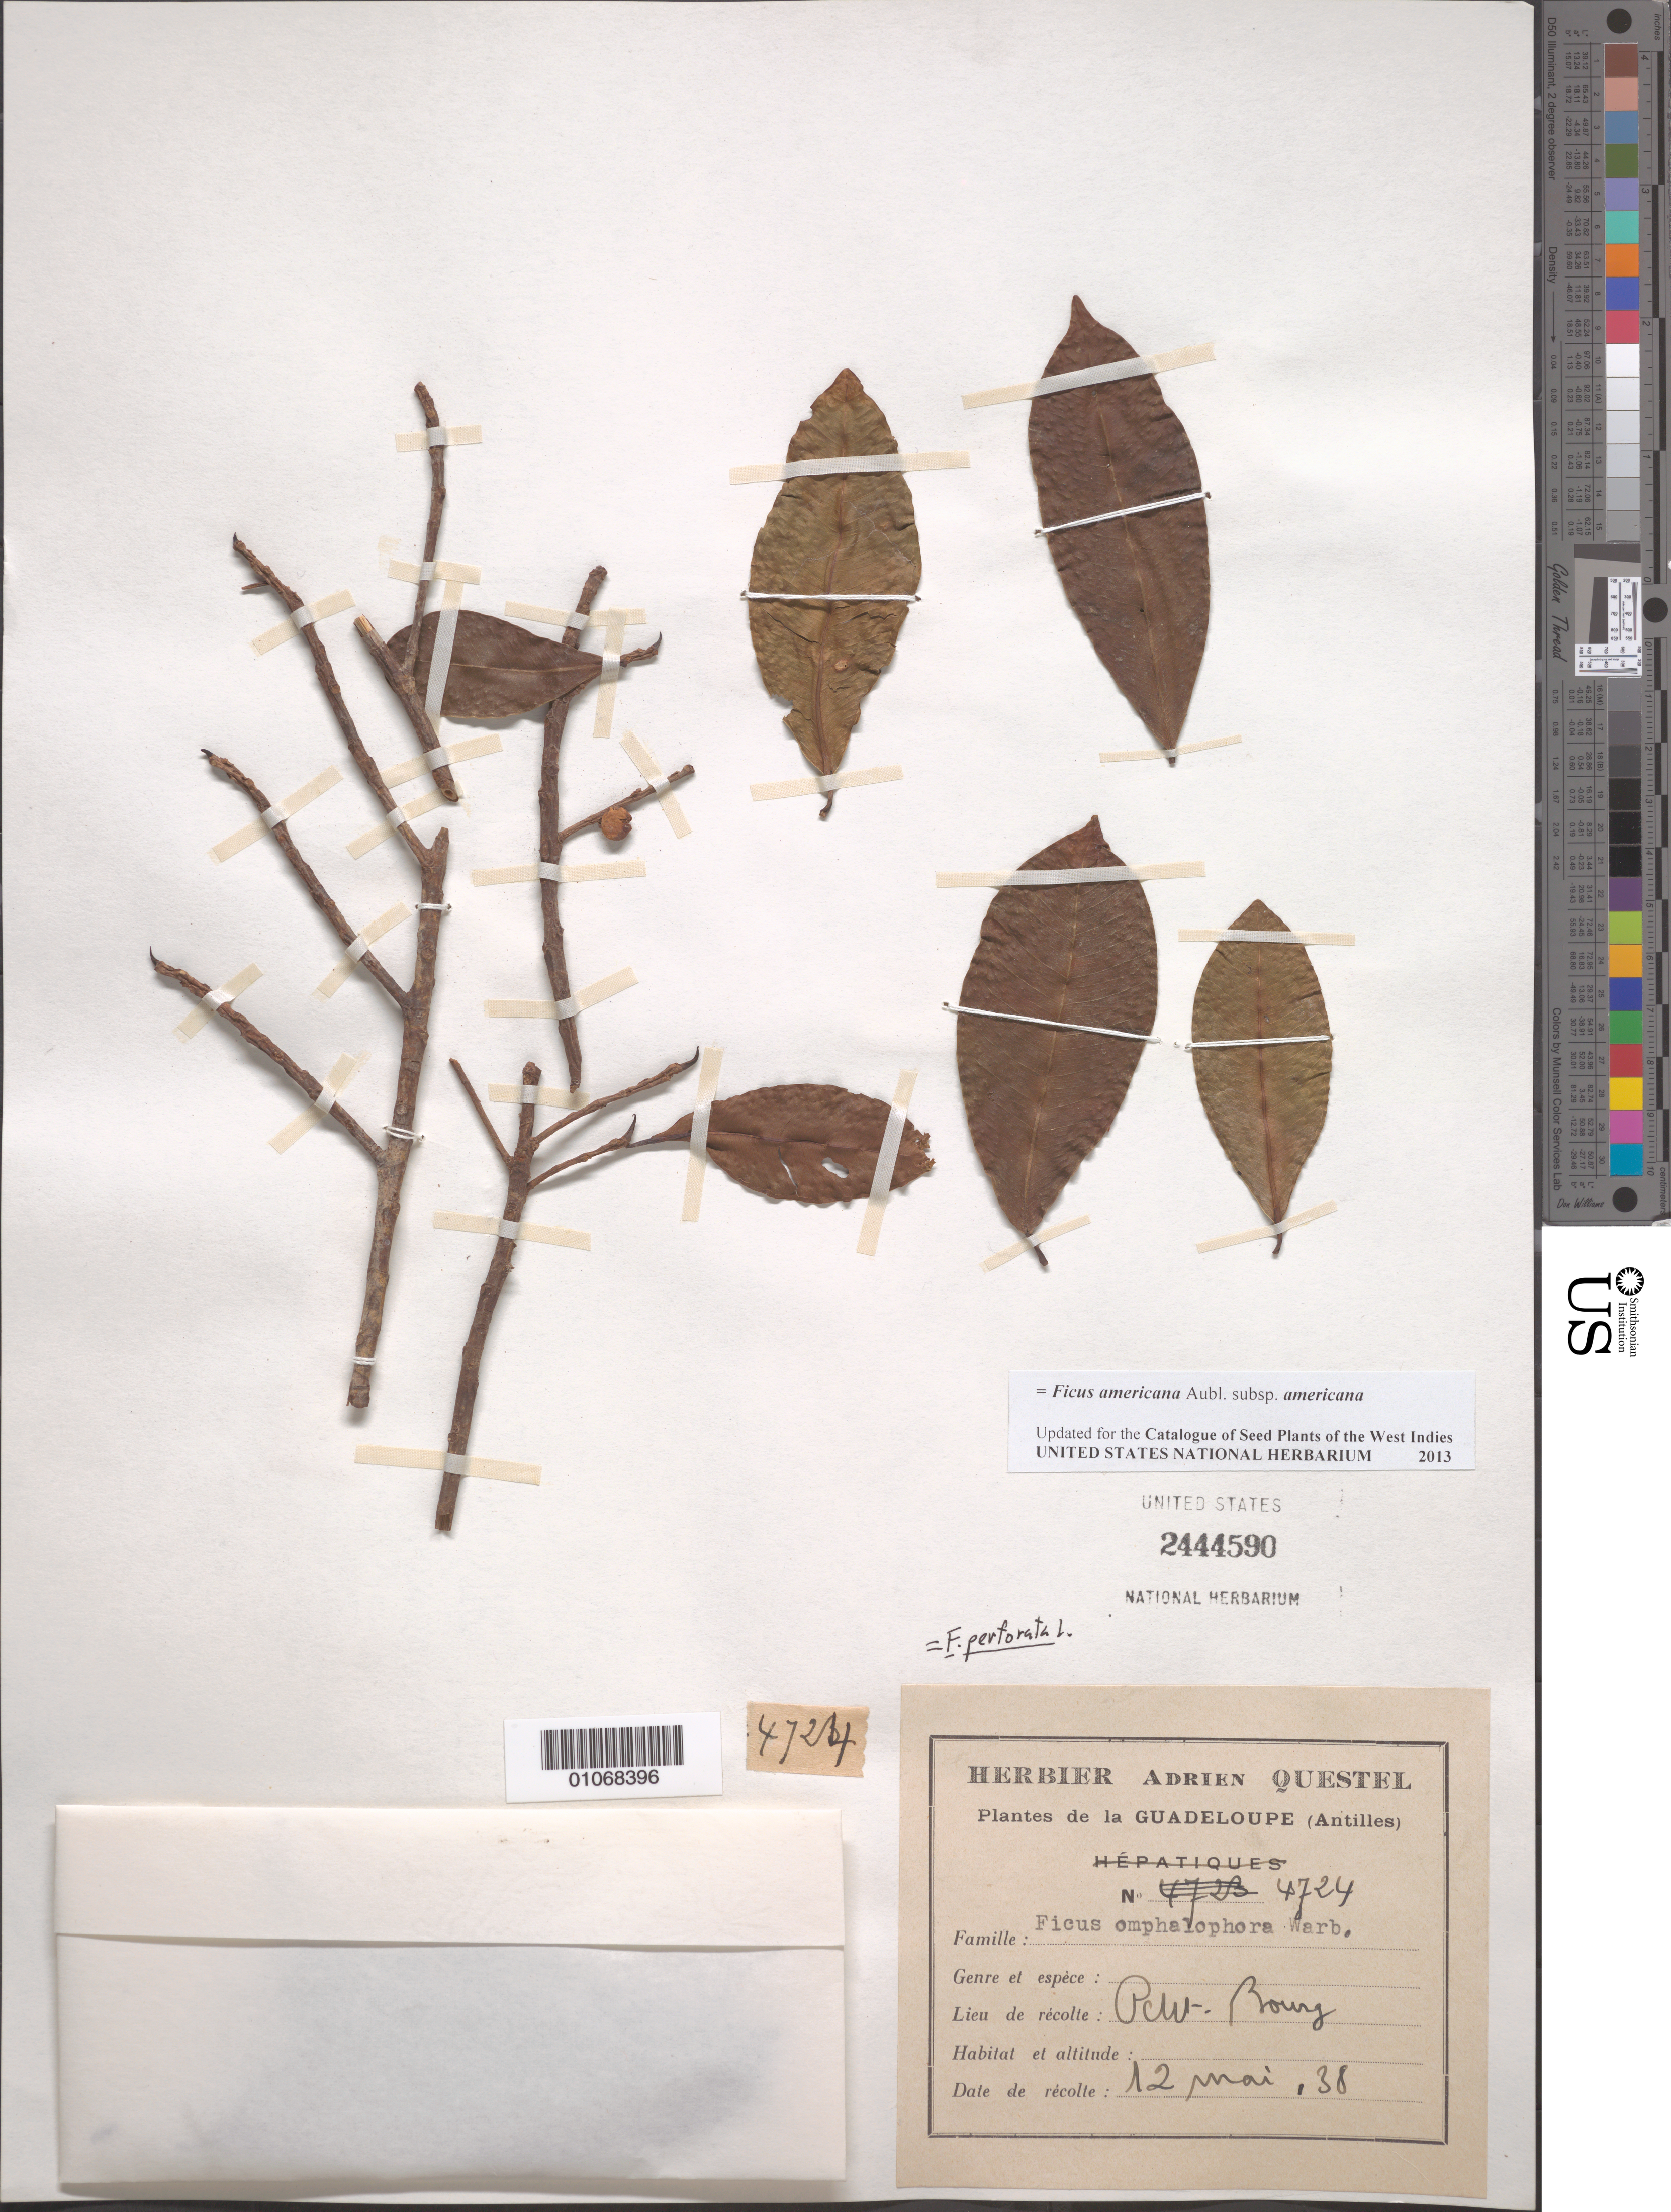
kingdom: Plantae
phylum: Tracheophyta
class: Magnoliopsida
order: Rosales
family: Moraceae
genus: Ficus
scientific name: Ficus perforata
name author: L.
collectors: A. Questel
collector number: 4724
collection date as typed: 12 May 1938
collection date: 1938-05-12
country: Guadeloupe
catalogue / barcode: US 2444590